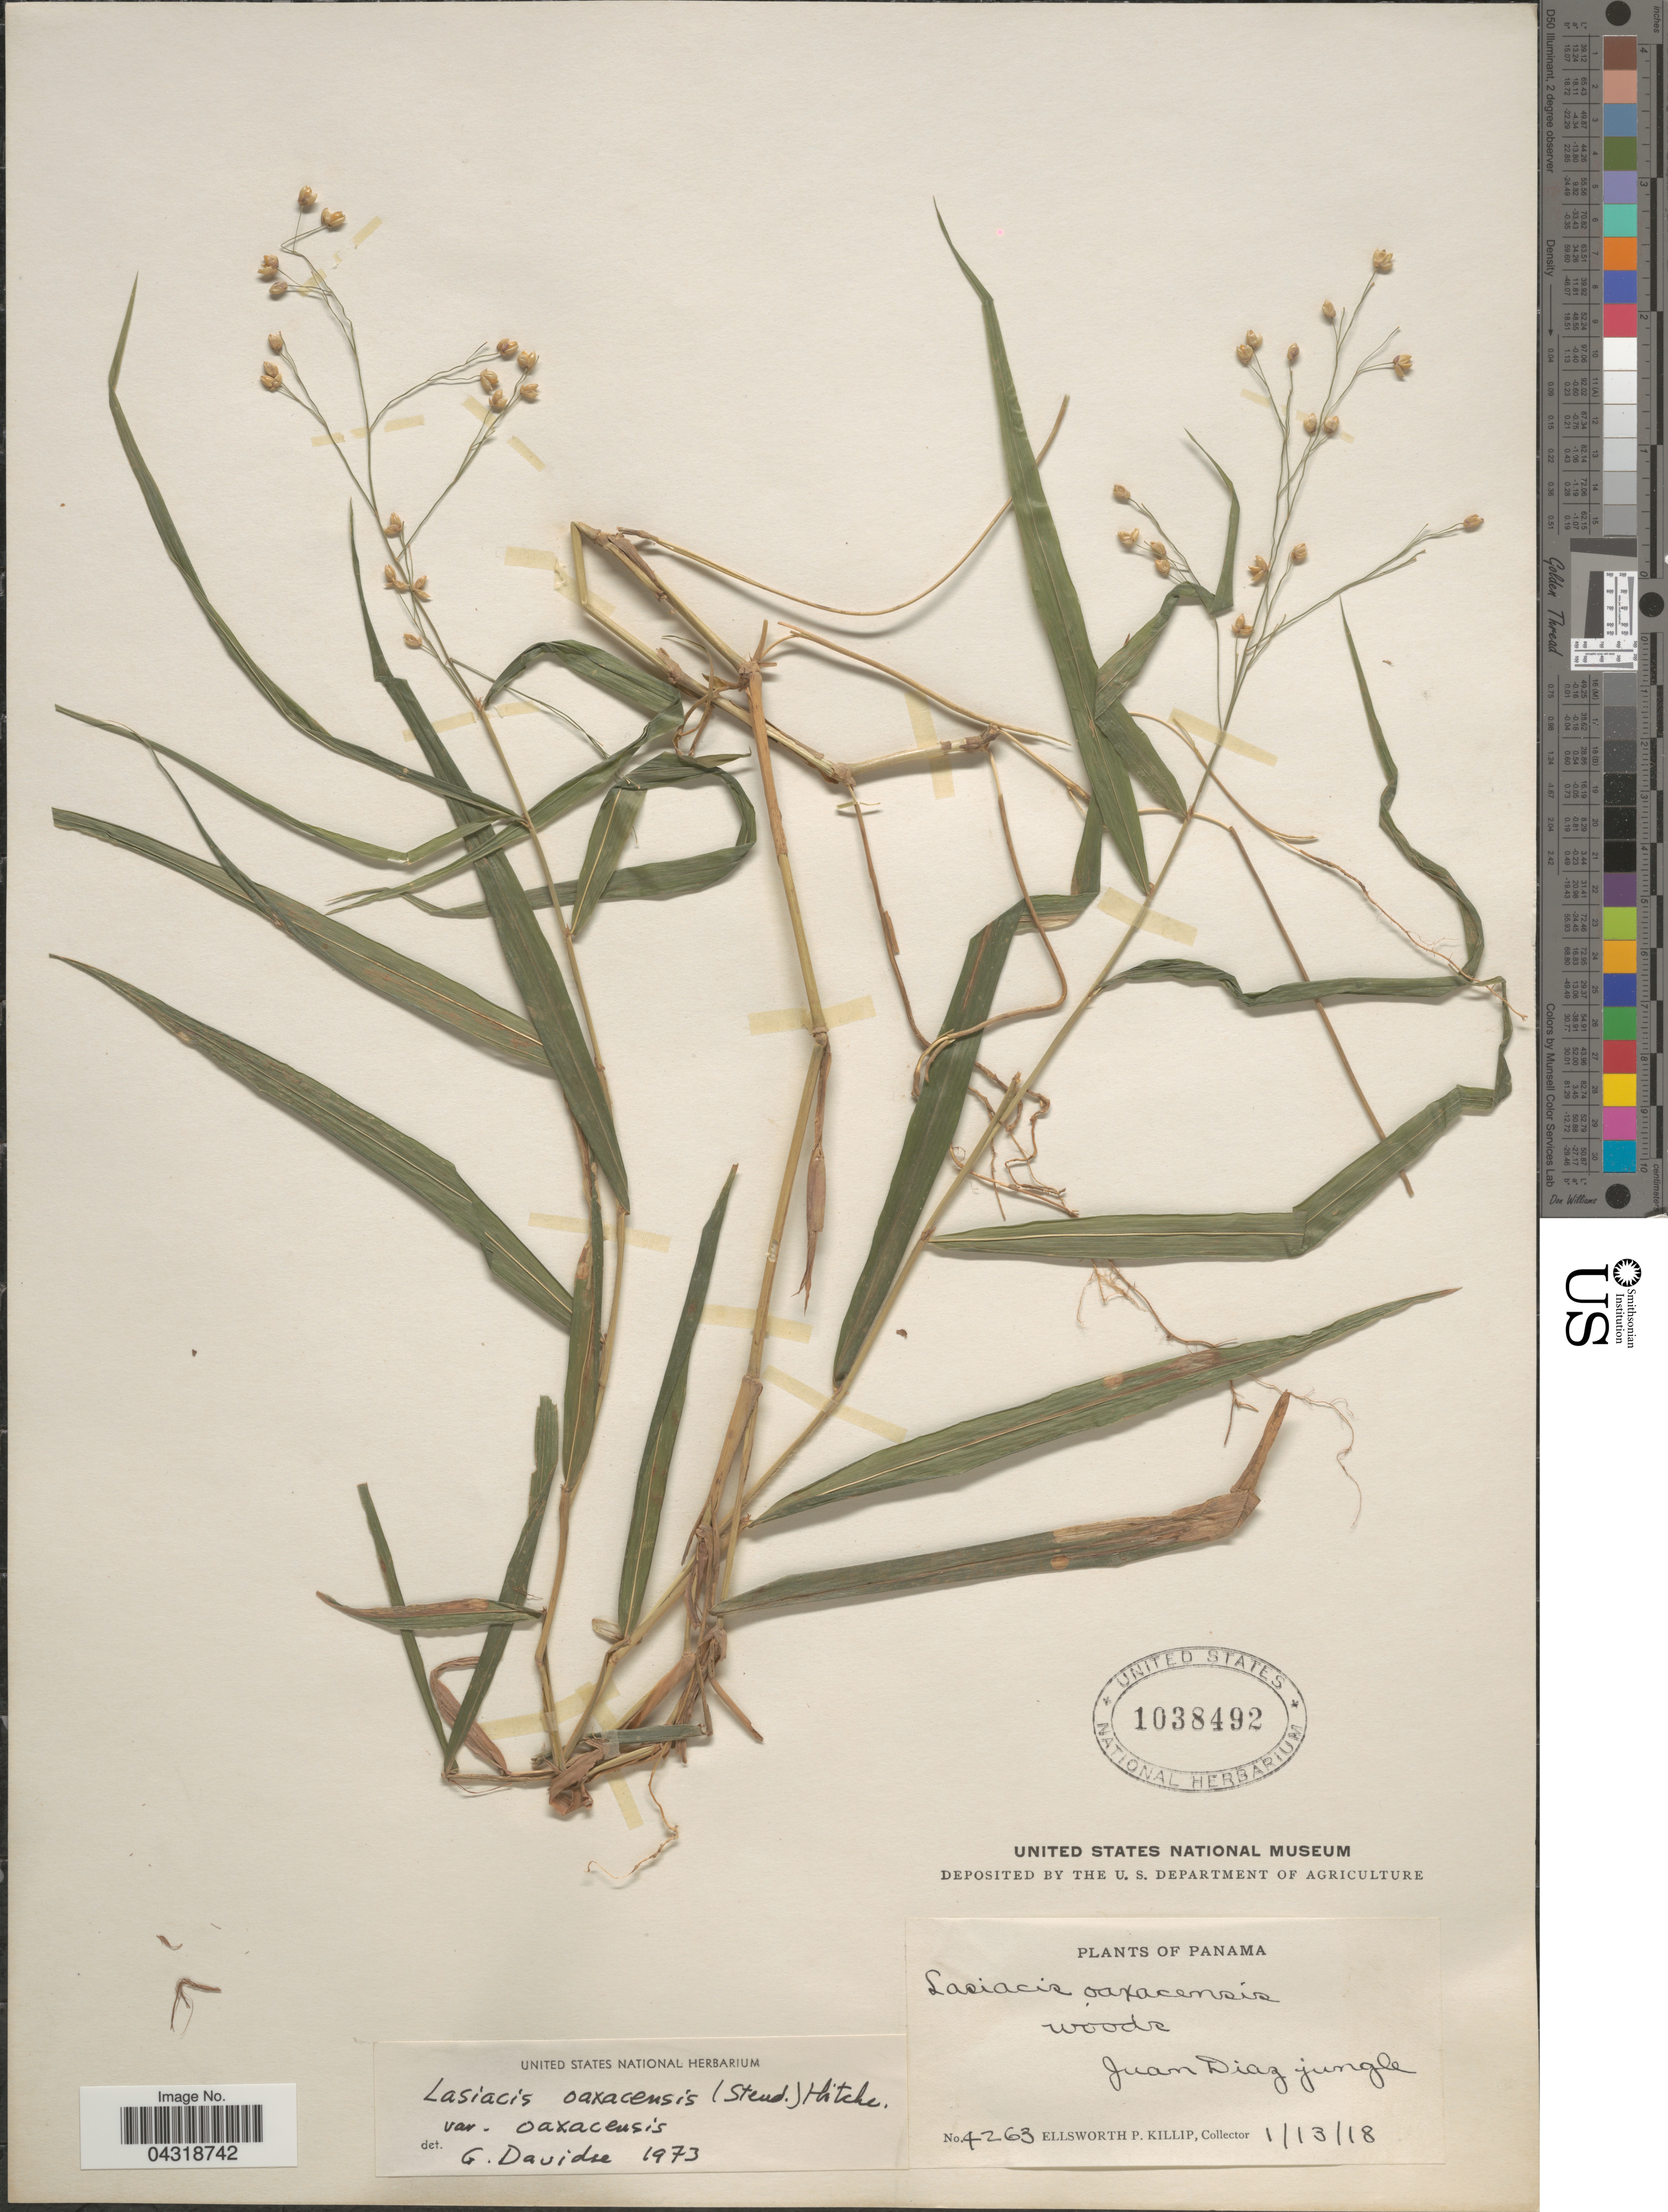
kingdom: Plantae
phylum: Tracheophyta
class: Liliopsida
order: Poales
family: Poaceae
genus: Lasiacis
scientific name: Lasiacis oaxacensis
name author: (Steud.) Hitchc.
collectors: E. P. Killip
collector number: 4263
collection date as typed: Transcribed d/m/y: 13/1/18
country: Panama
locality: Juan Diaz jungle.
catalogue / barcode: US 1038492